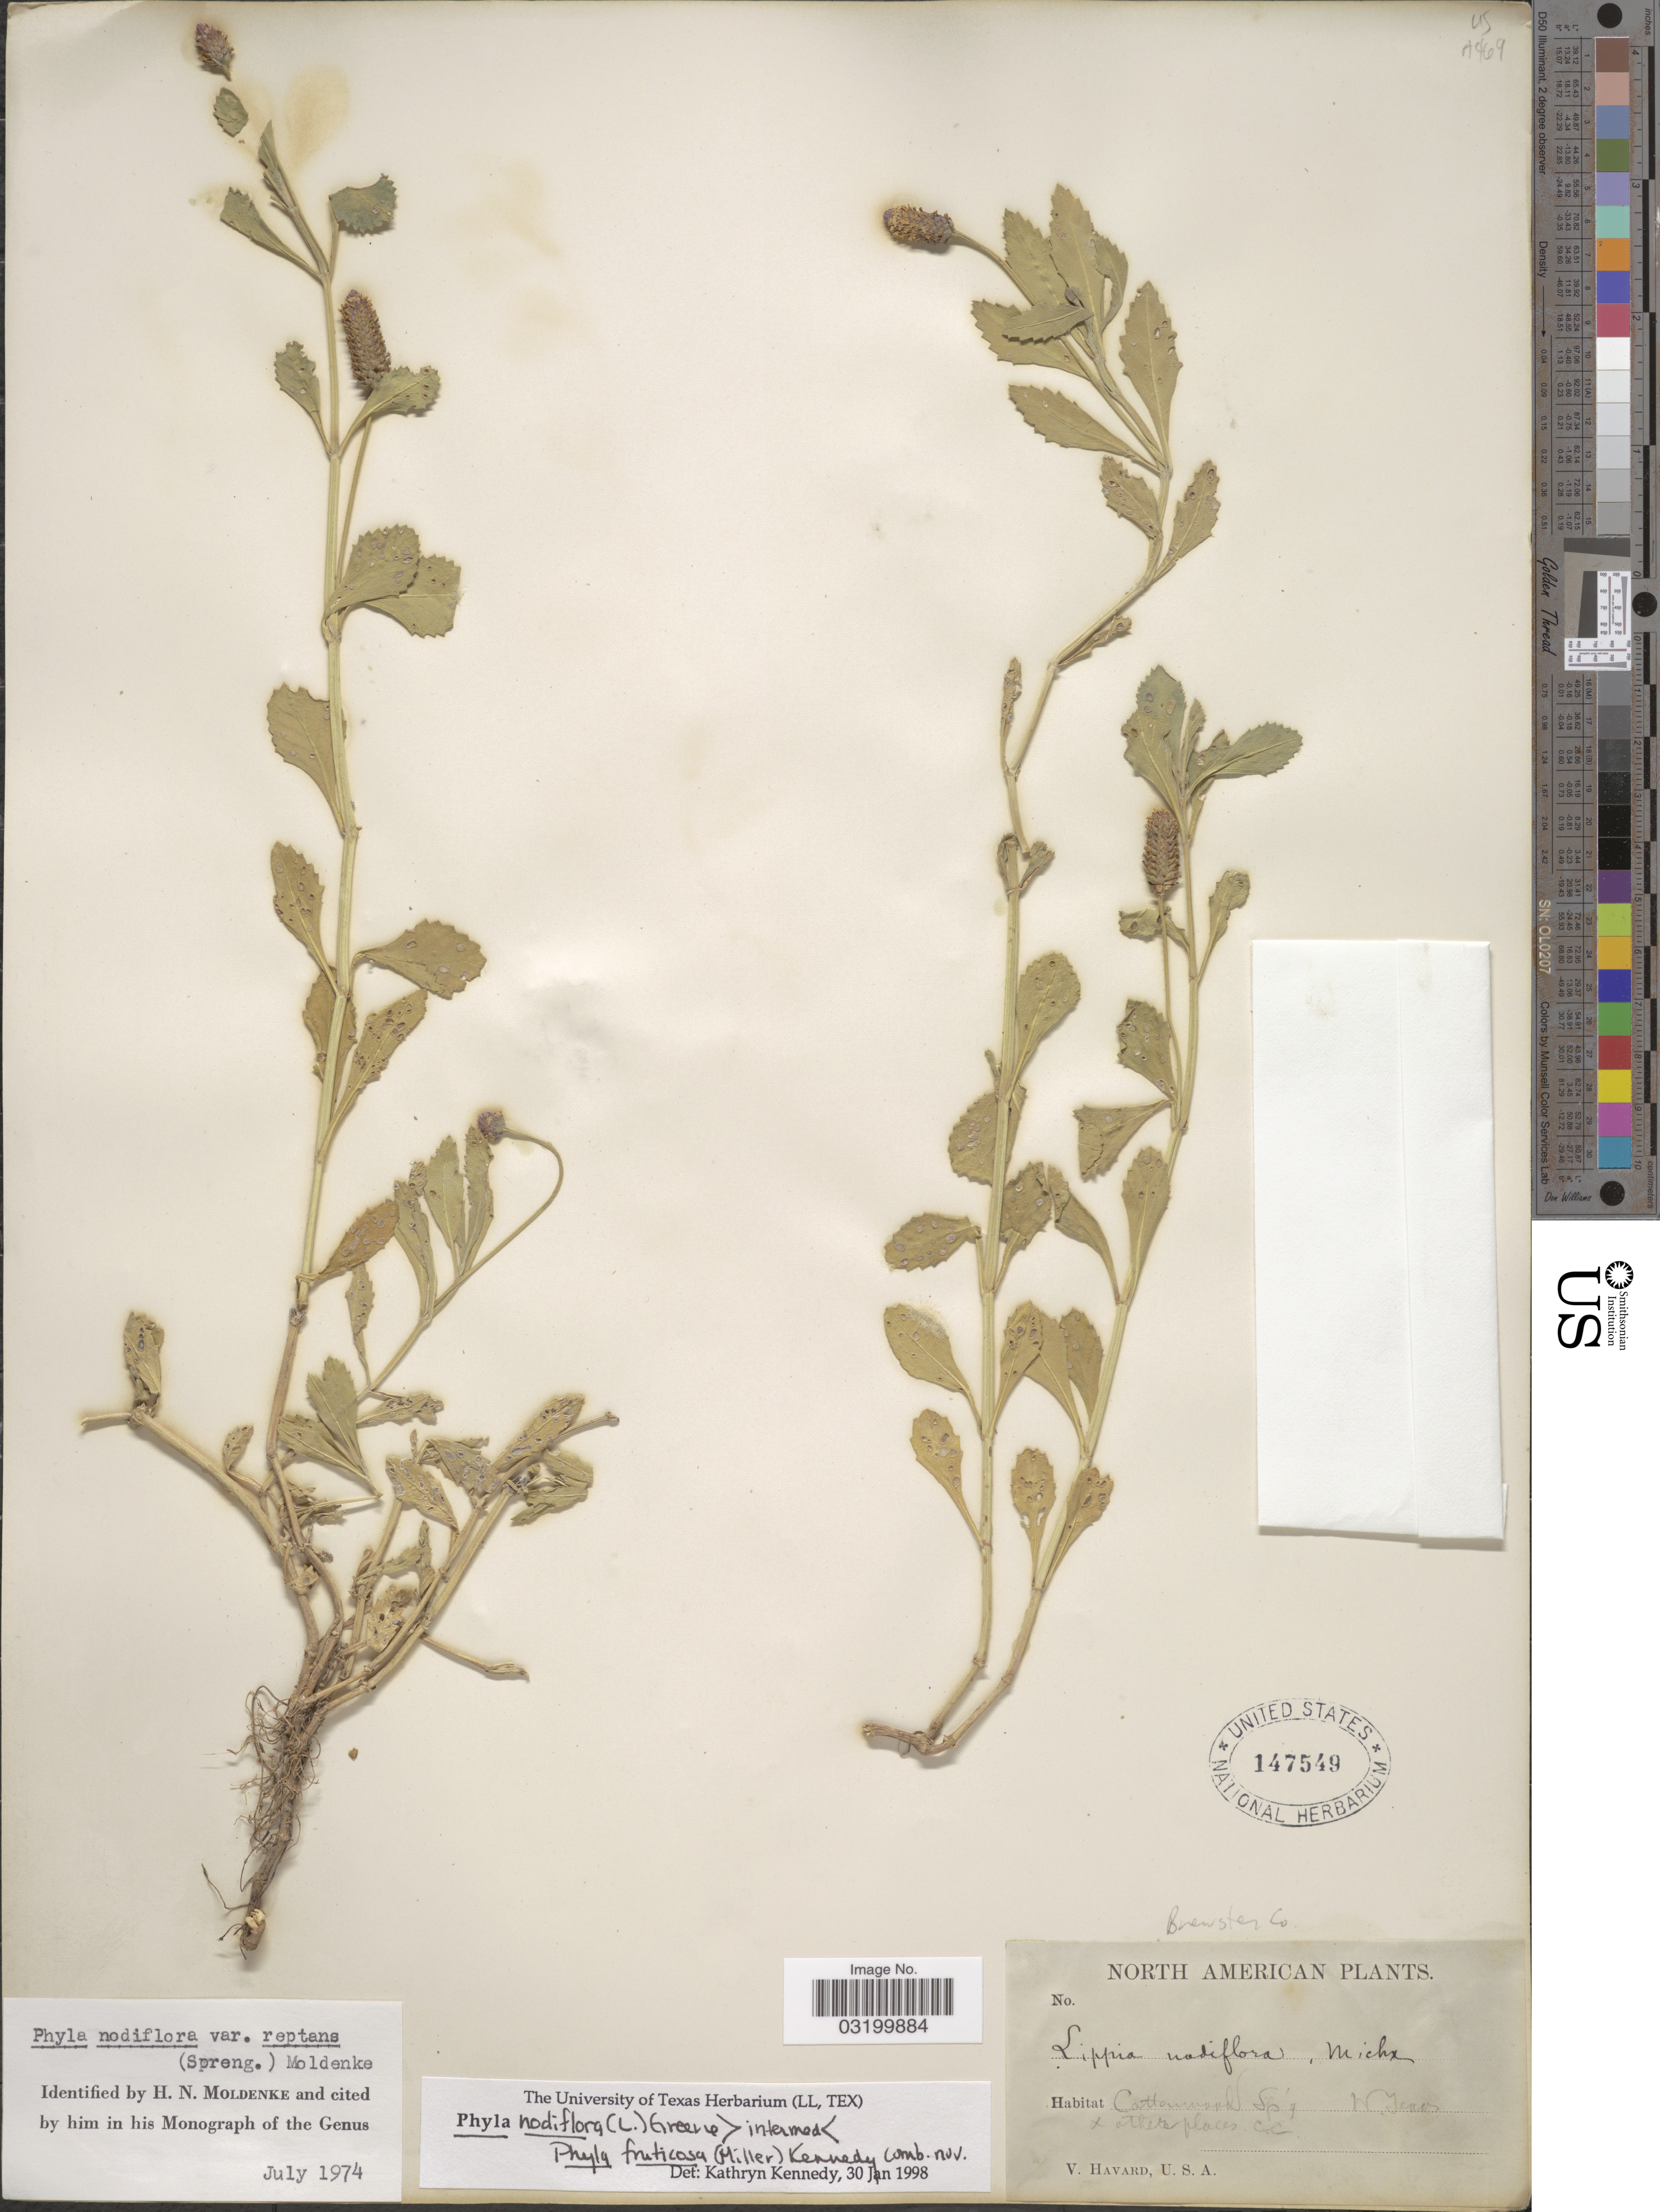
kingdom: Plantae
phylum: Tracheophyta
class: Magnoliopsida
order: Lamiales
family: Verbenaceae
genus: Phyla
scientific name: Phyla nodiflora var. nodiflora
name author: (L.) Greene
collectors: V. Havard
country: United States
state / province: Texas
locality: Brewster Co. Cottonwood Sp'g. W. Texas.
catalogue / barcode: US 147549